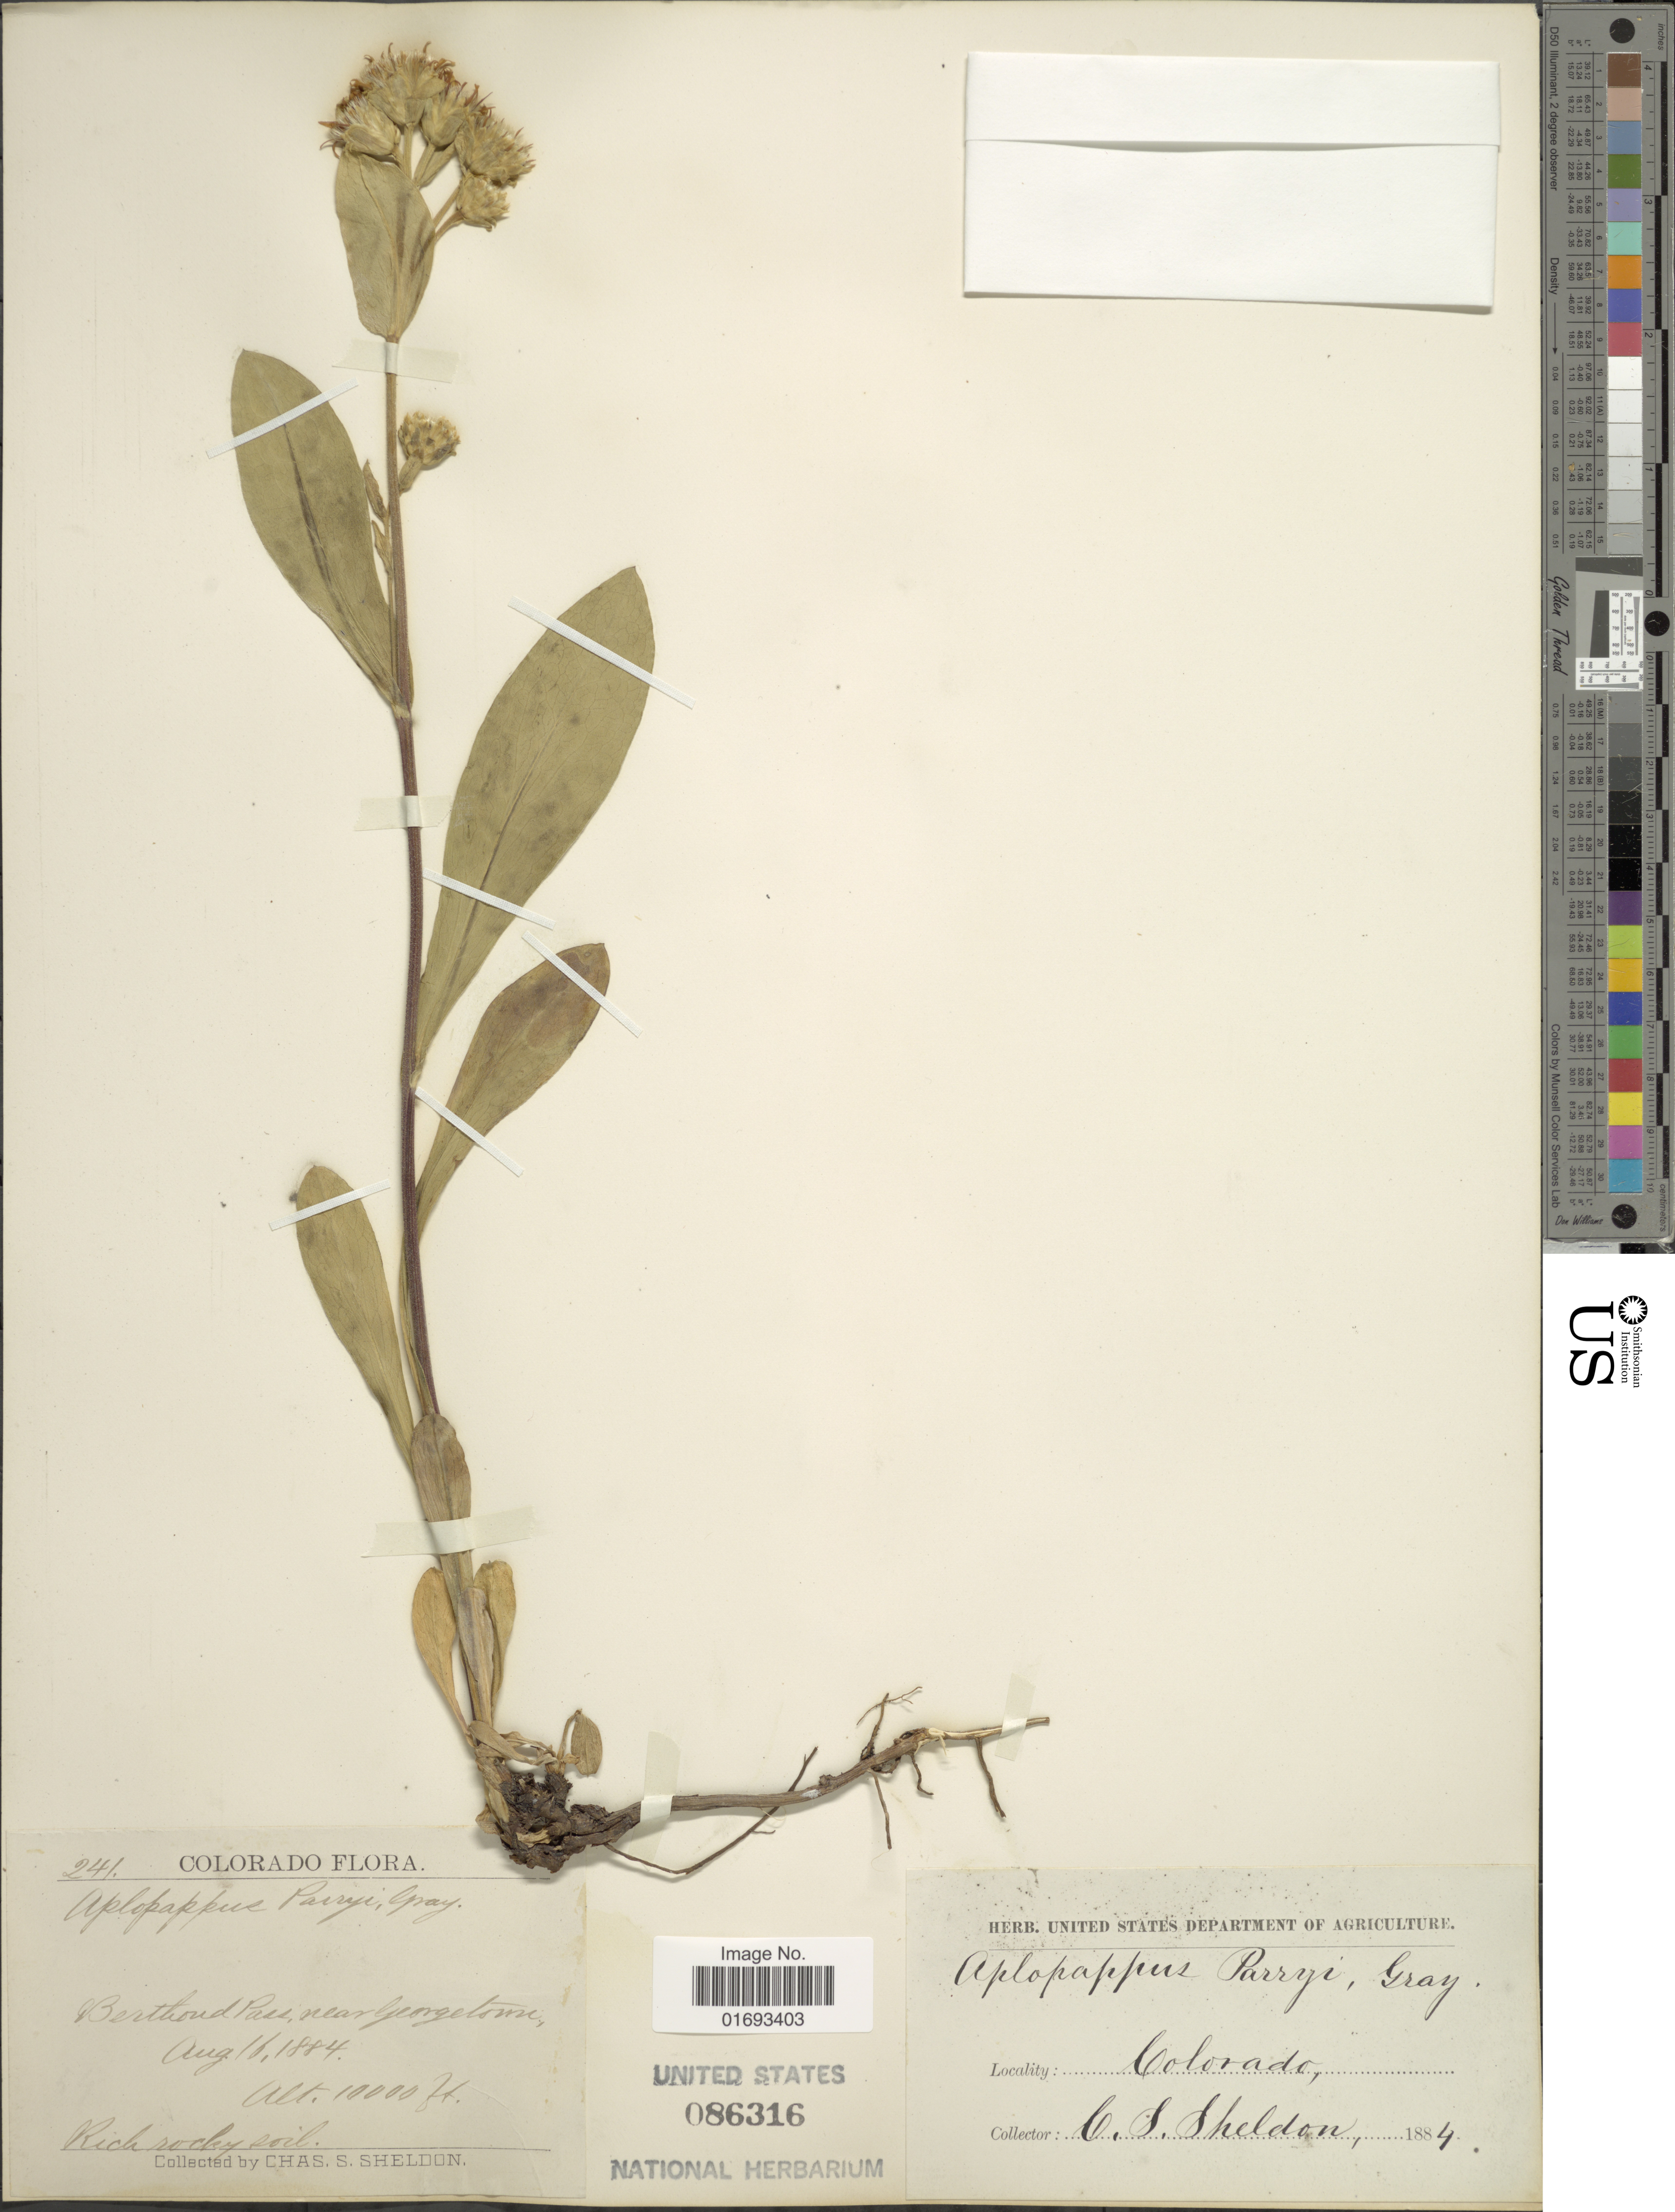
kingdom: Plantae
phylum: Tracheophyta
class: Magnoliopsida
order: Asterales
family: Asteraceae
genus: Oreochrysum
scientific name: Oreochrysum parryi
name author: (A. Gray) Rydb.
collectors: C. S. Sheldon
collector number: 241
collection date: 1884-08-16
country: United States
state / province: Colorado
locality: Berthoud Paass, near Georgetown, rich rocky soil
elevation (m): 3048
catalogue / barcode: US 86316